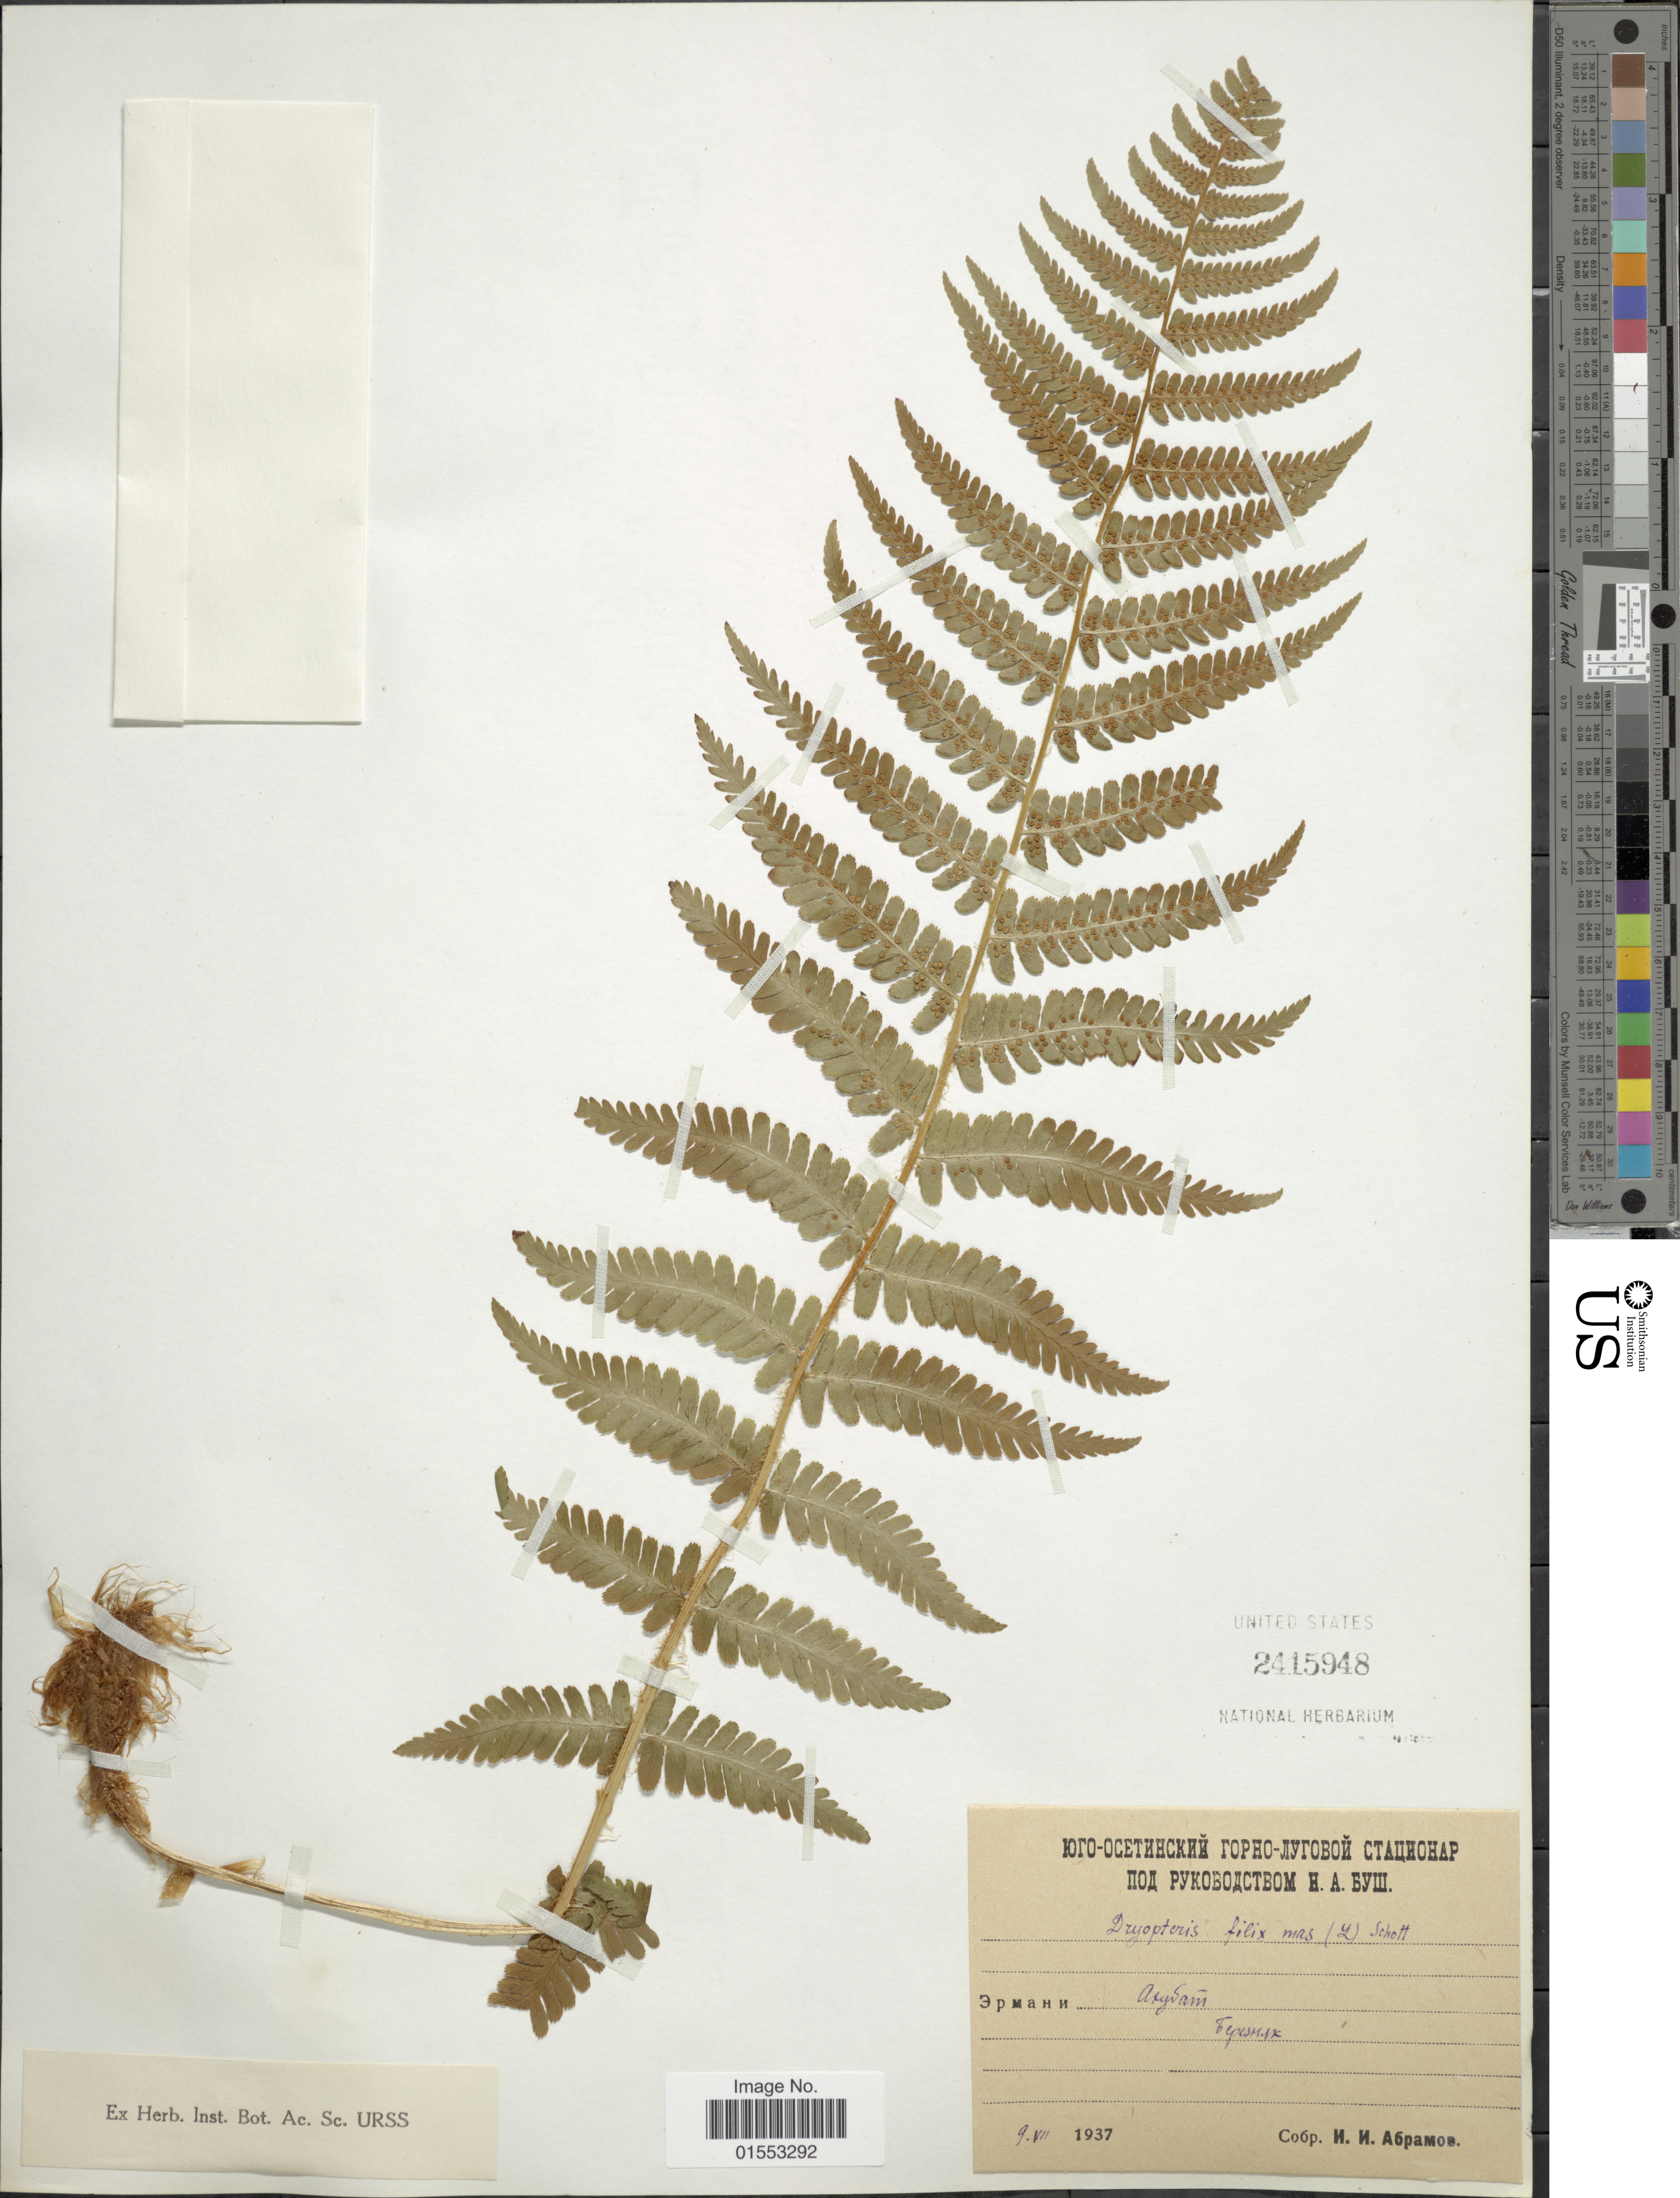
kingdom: Plantae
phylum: Tracheophyta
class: Polypodiopsida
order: Polypodiales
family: Dryopteridaceae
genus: Dryopteris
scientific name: Dryopteris filix-mas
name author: (L.) Schott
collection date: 1937-07-09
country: Georgia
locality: X.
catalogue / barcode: US 2415948